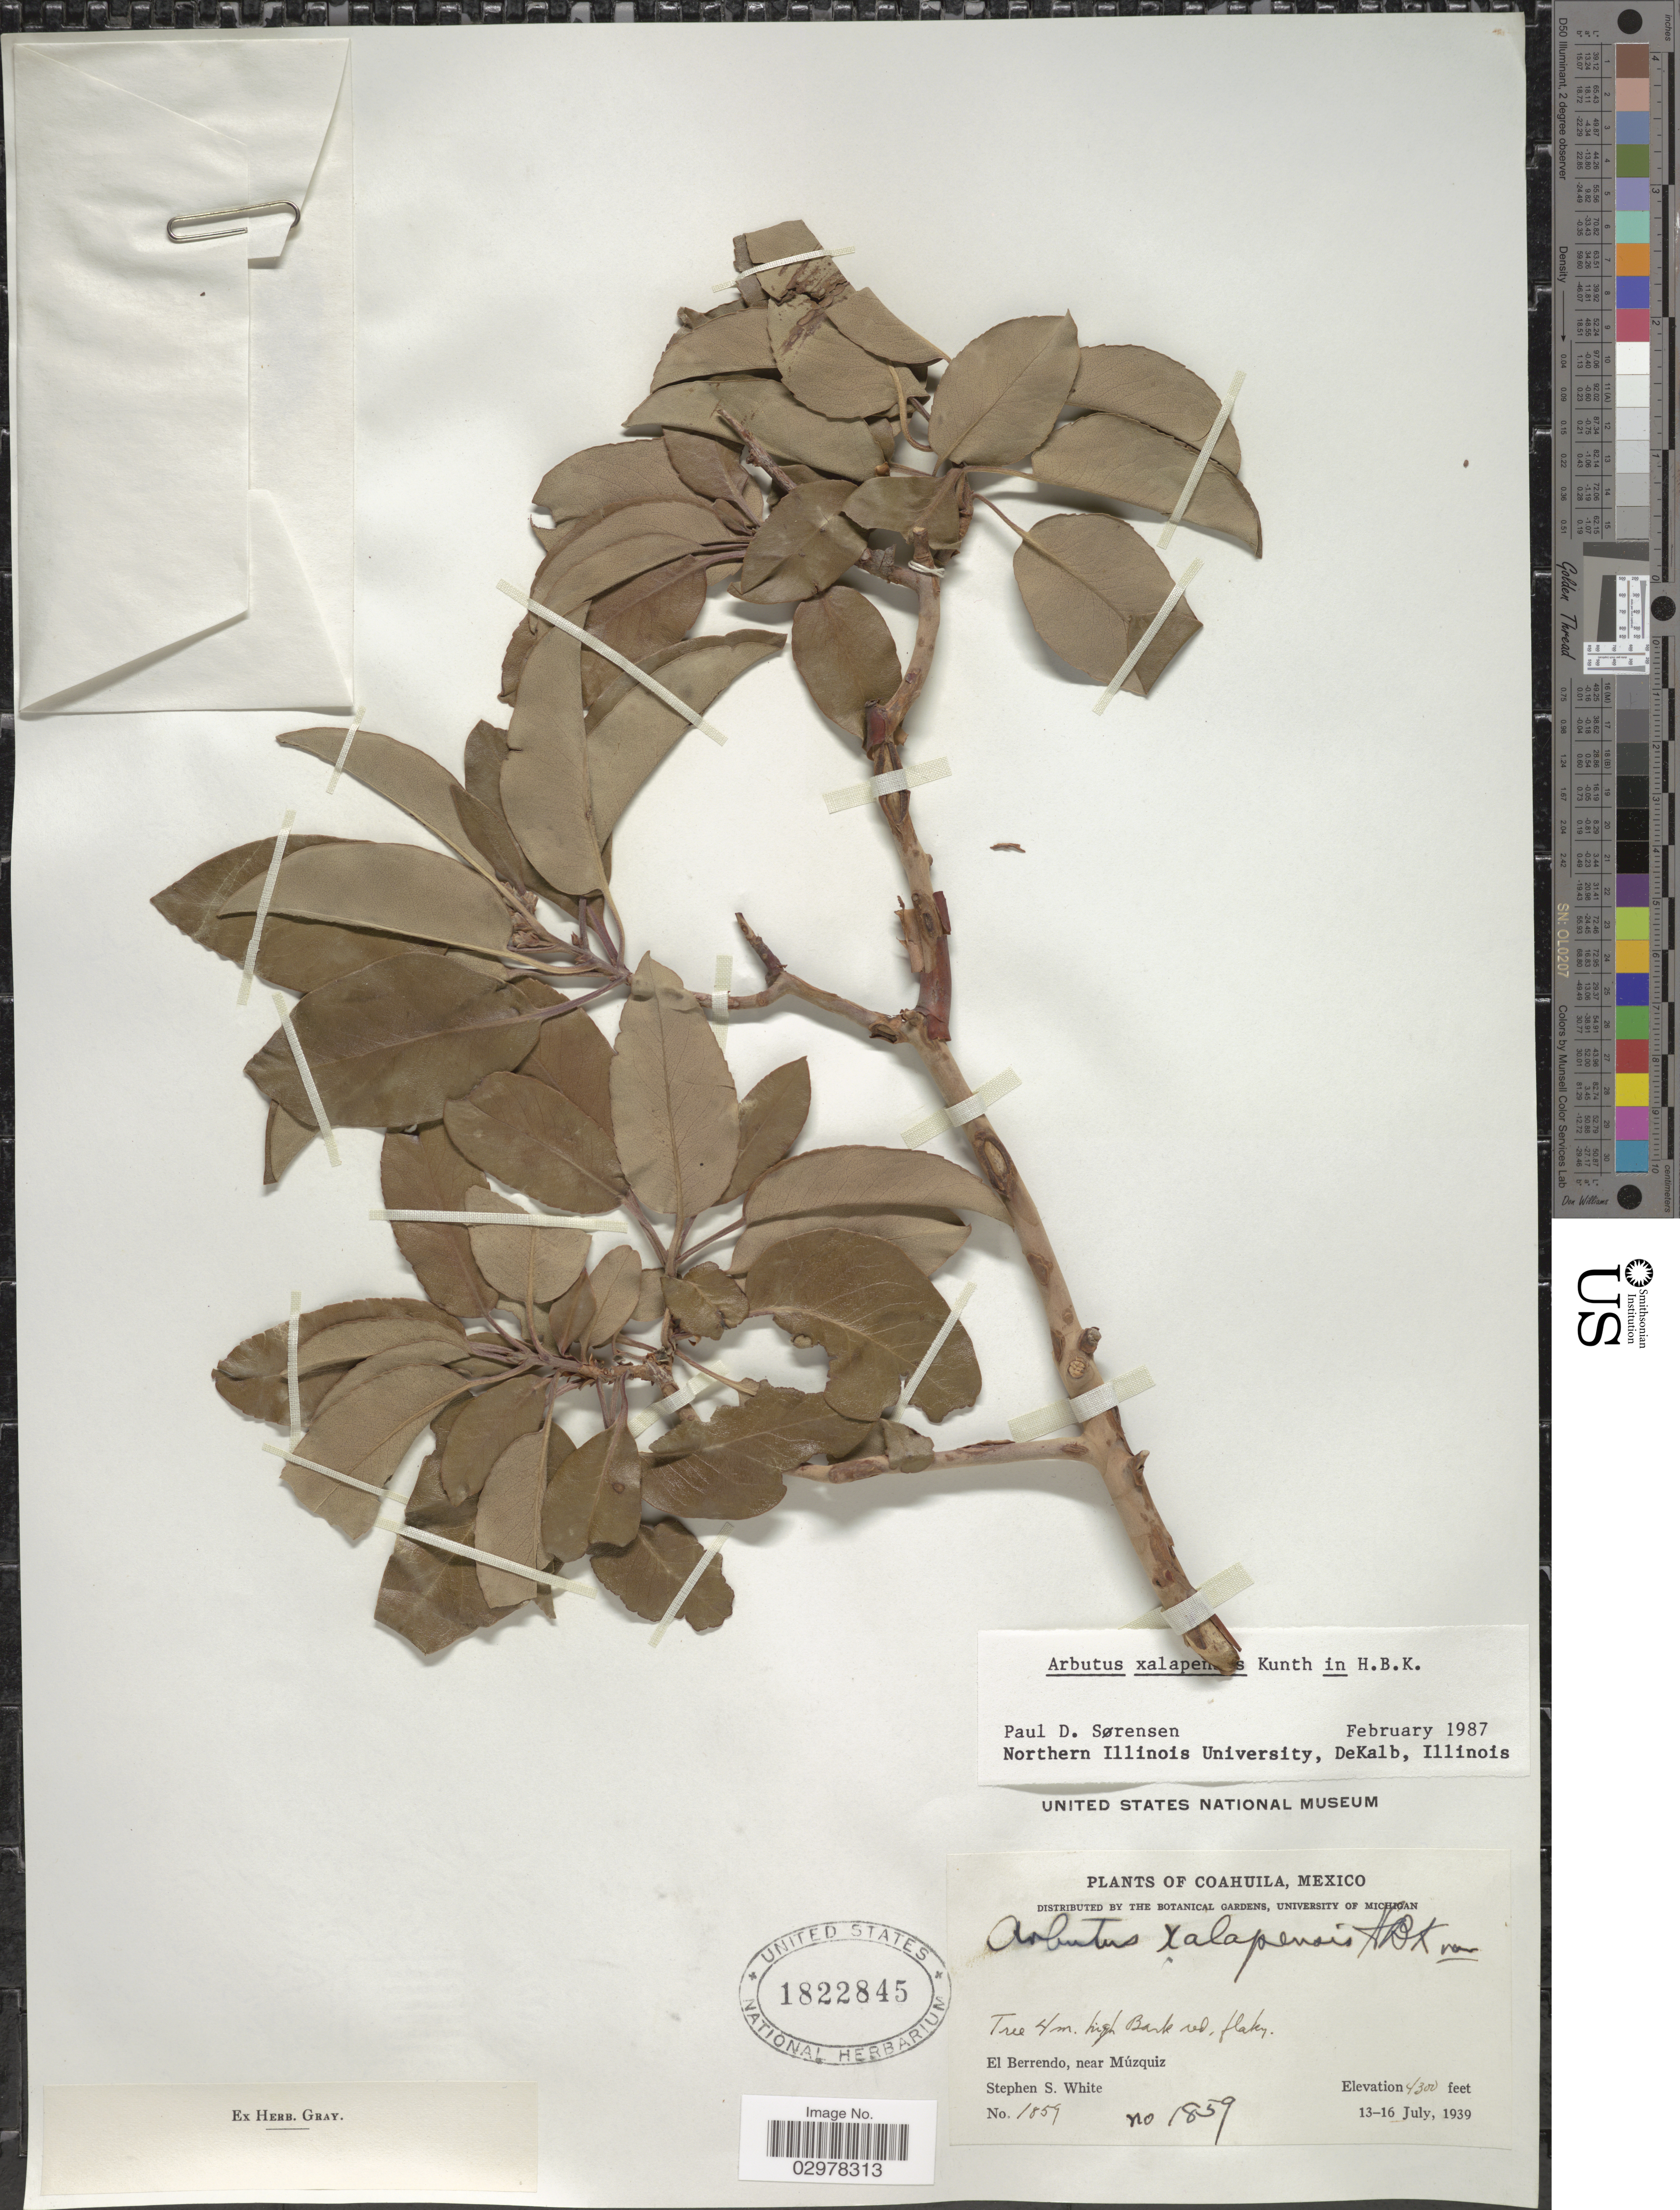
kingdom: Plantae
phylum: Tracheophyta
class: Magnoliopsida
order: Ericales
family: Ericaceae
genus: Arbutus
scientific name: Arbutus xalapensis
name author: Kunth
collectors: S. S. White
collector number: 1859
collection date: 1939-07-13/1939-07-16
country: Mexico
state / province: Coahuila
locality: El Berrendo, near Múzquiz.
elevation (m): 1311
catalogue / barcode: US 1822845